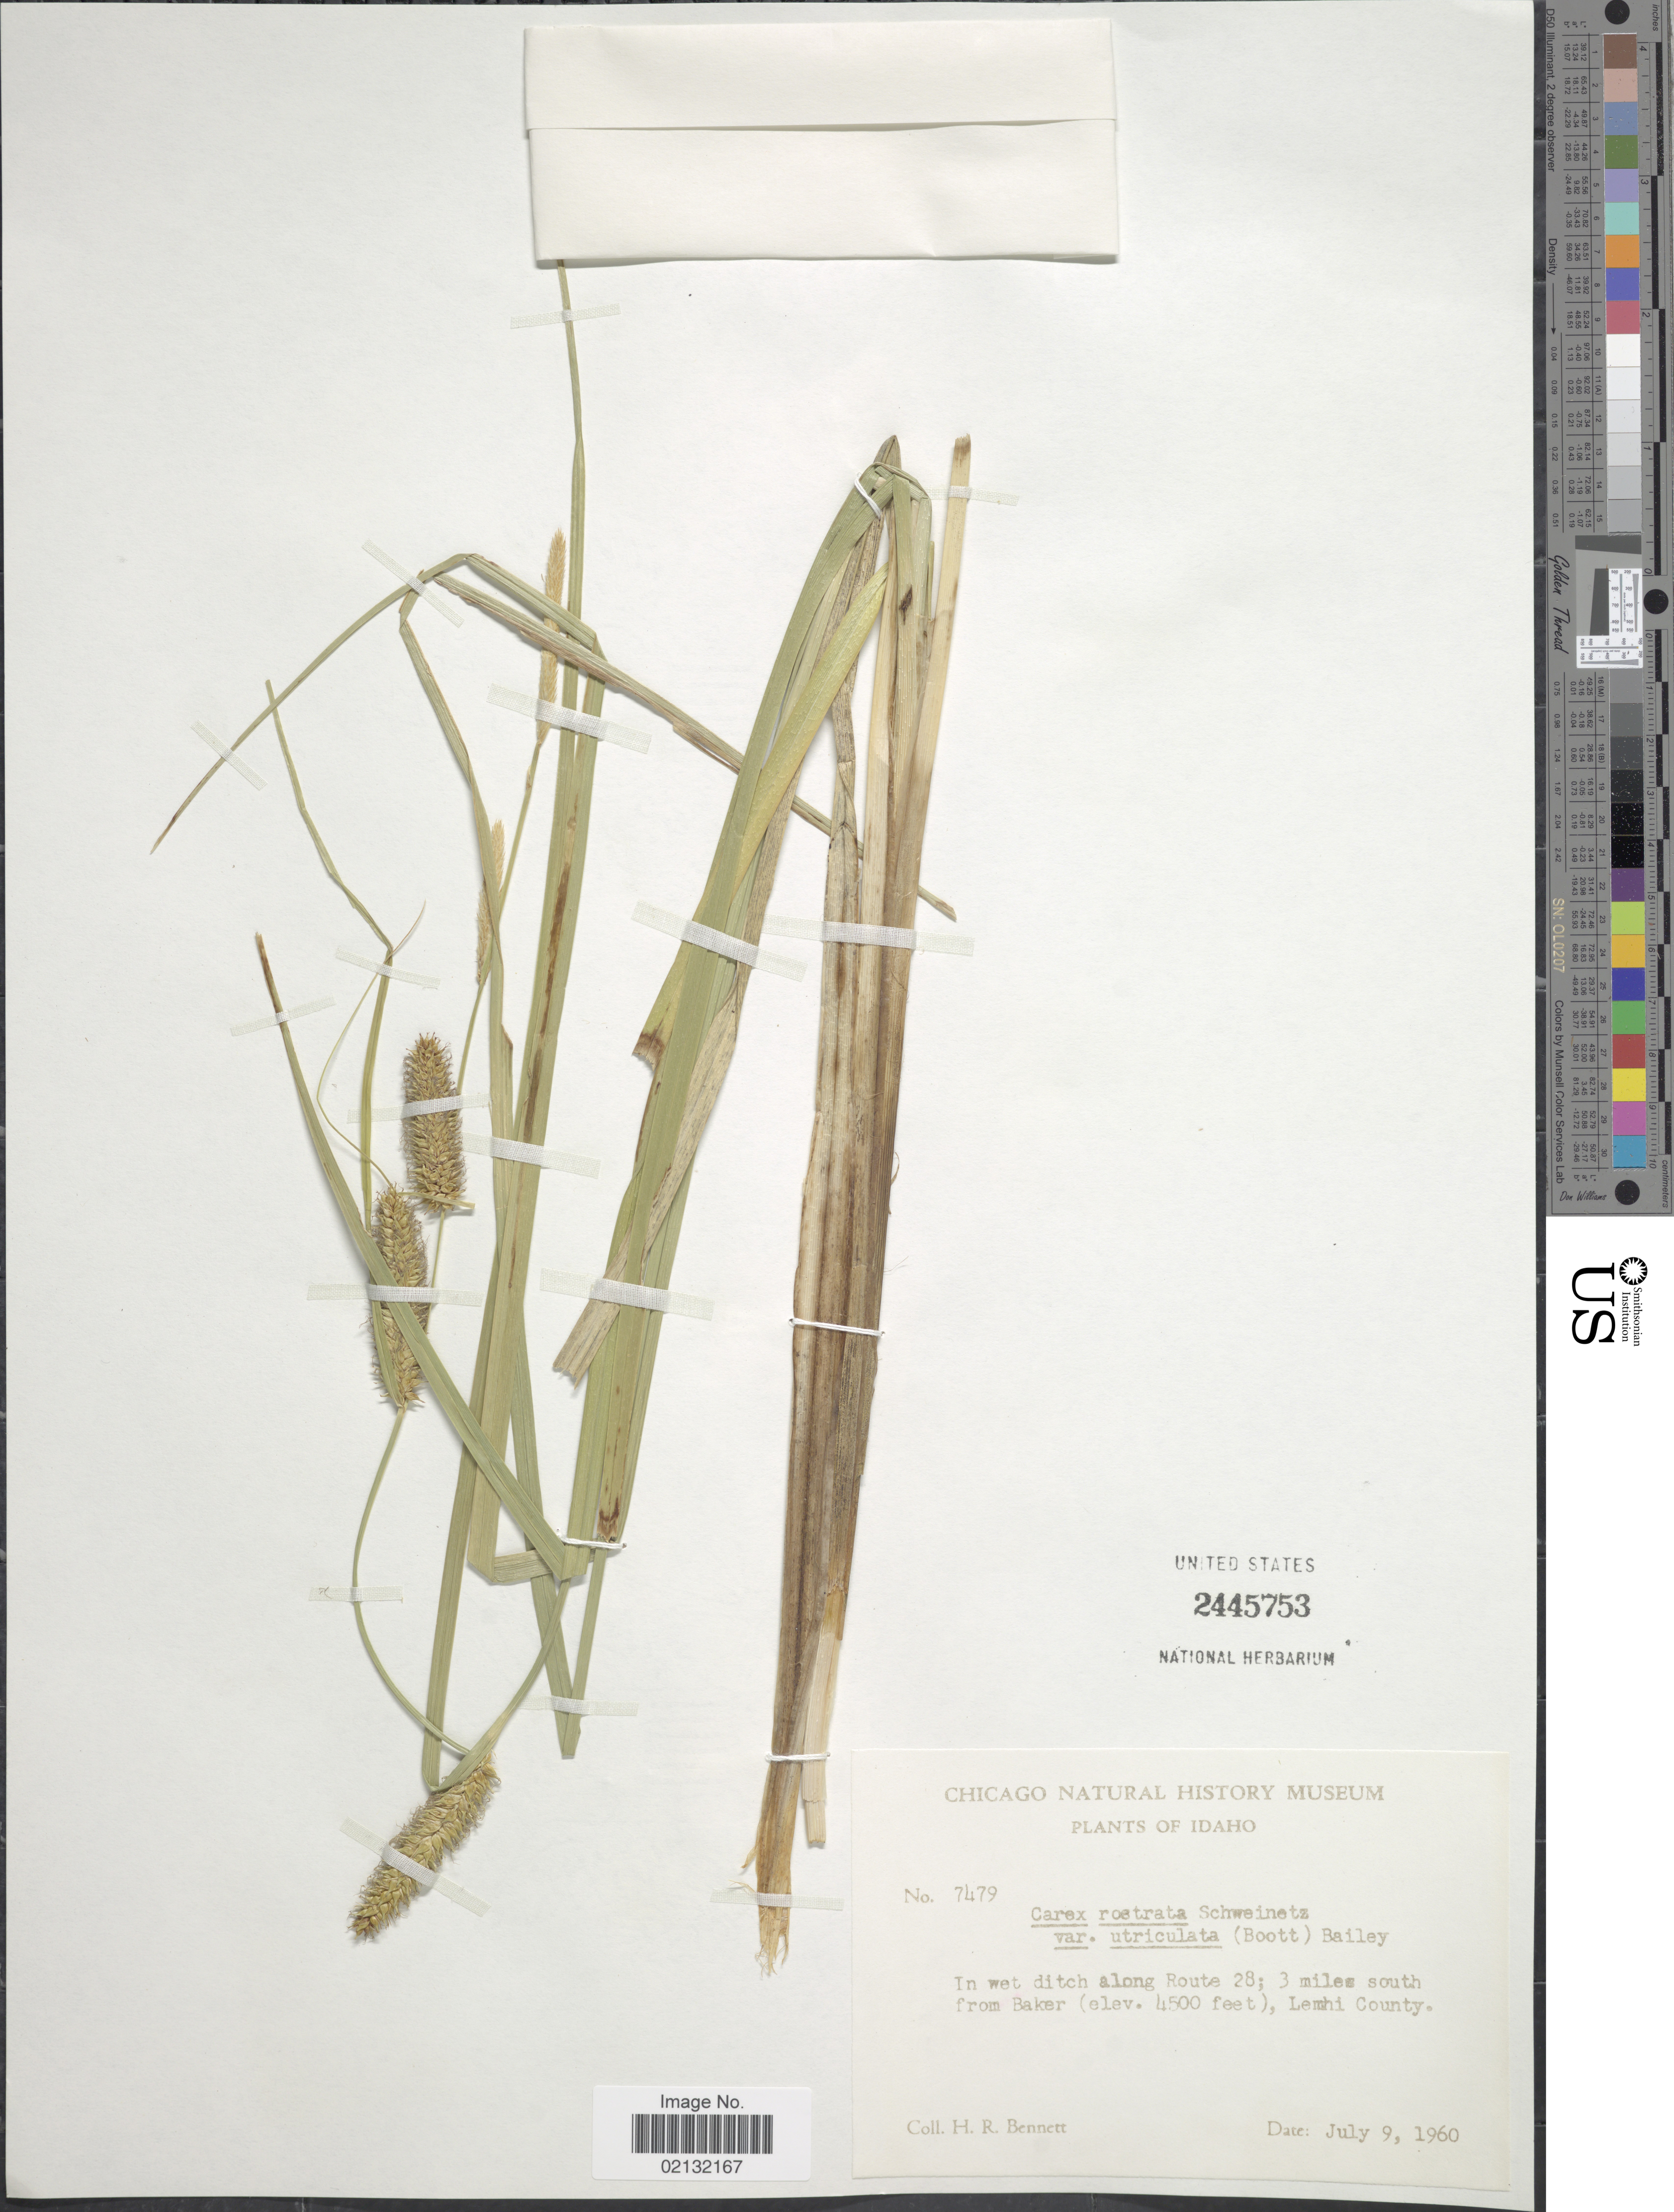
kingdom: Plantae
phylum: Tracheophyta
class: Liliopsida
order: Poales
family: Cyperaceae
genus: Carex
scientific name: Carex rostrata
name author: Stokes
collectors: H. R. Bennett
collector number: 7479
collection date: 1960-07-09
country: United States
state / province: Idaho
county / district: Lemhi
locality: In wet ditch along Route 28; 3 miles S from Baker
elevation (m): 1372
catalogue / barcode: US 2445753